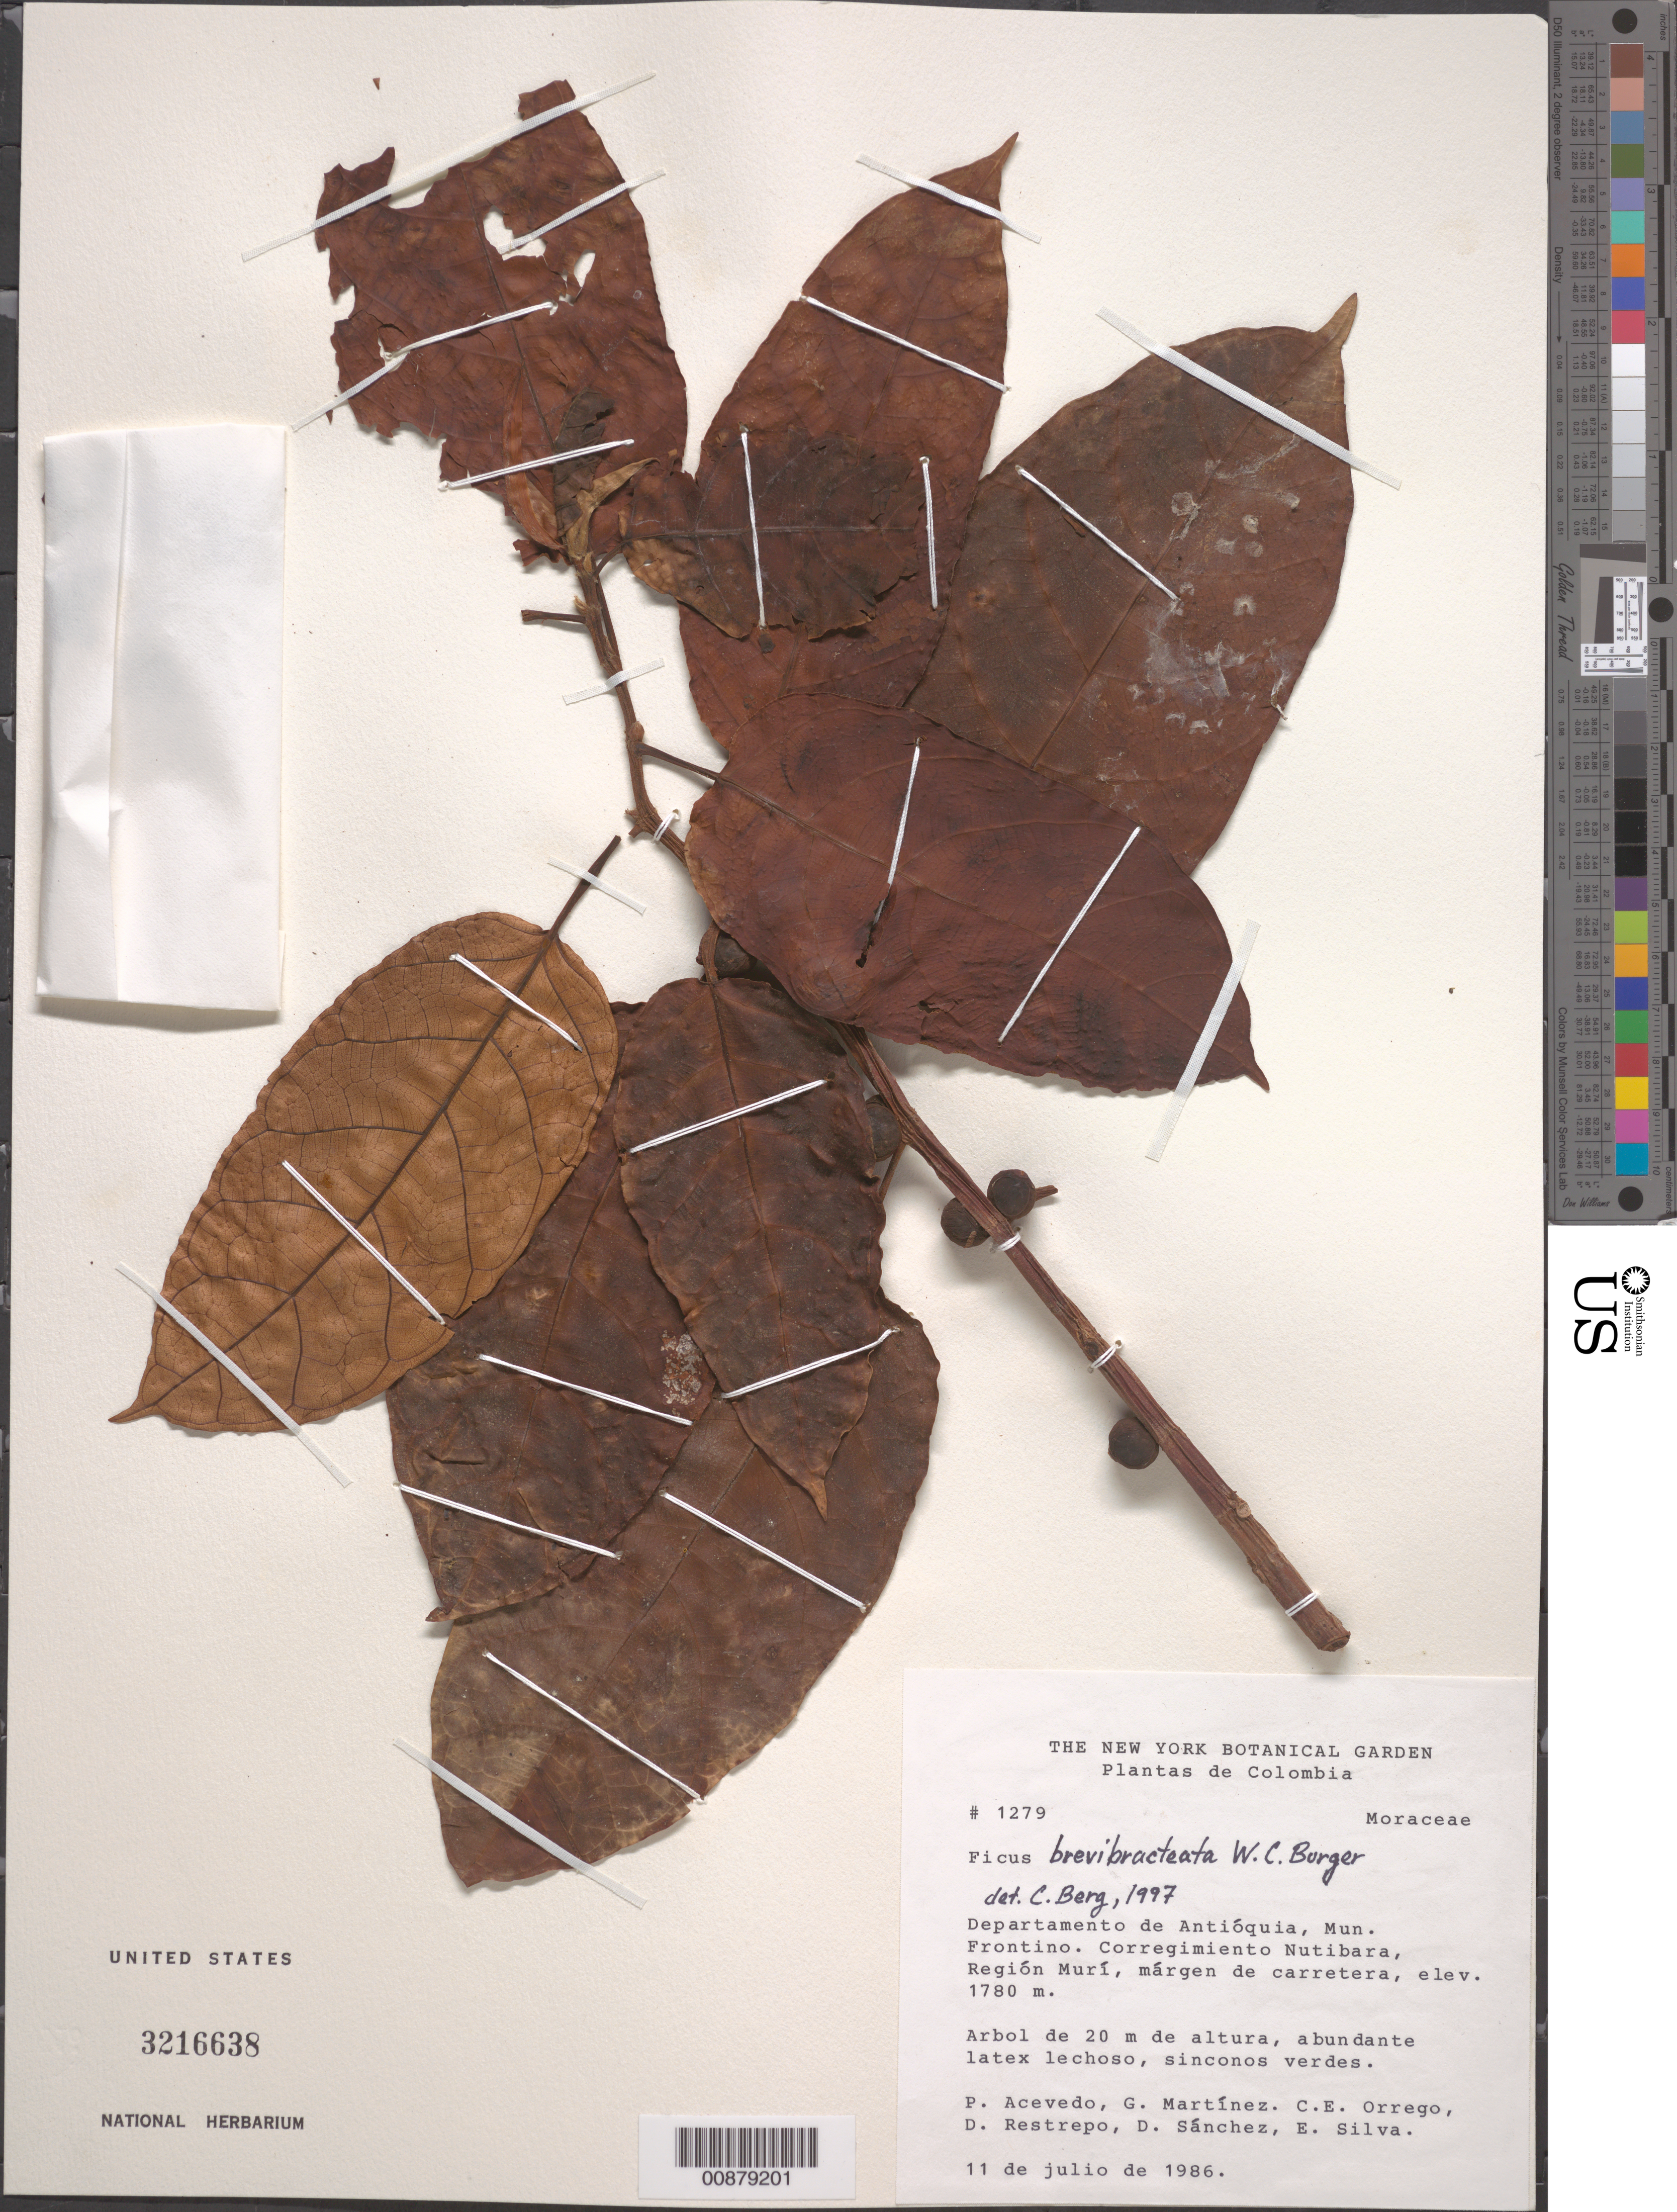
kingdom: Plantae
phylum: Tracheophyta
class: Magnoliopsida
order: Rosales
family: Moraceae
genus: Ficus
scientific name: Ficus brevibracteata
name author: W.C. Burger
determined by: Berg, C. C.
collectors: P. Acevedo-Rodr., D. Sanchez, D. Restrepo, G. Martinez, E. Silva & C. Orrego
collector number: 1279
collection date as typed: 11 Jul 1986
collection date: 1986-07-11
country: Colombia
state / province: Antioquia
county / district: Frontino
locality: Depart. Antioquia; Municipio Frontino; corregimiento Nutibara, camino hacia La Blanquita Region Murri (Cuevas).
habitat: Orilla de camino.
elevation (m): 1780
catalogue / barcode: US 3216638